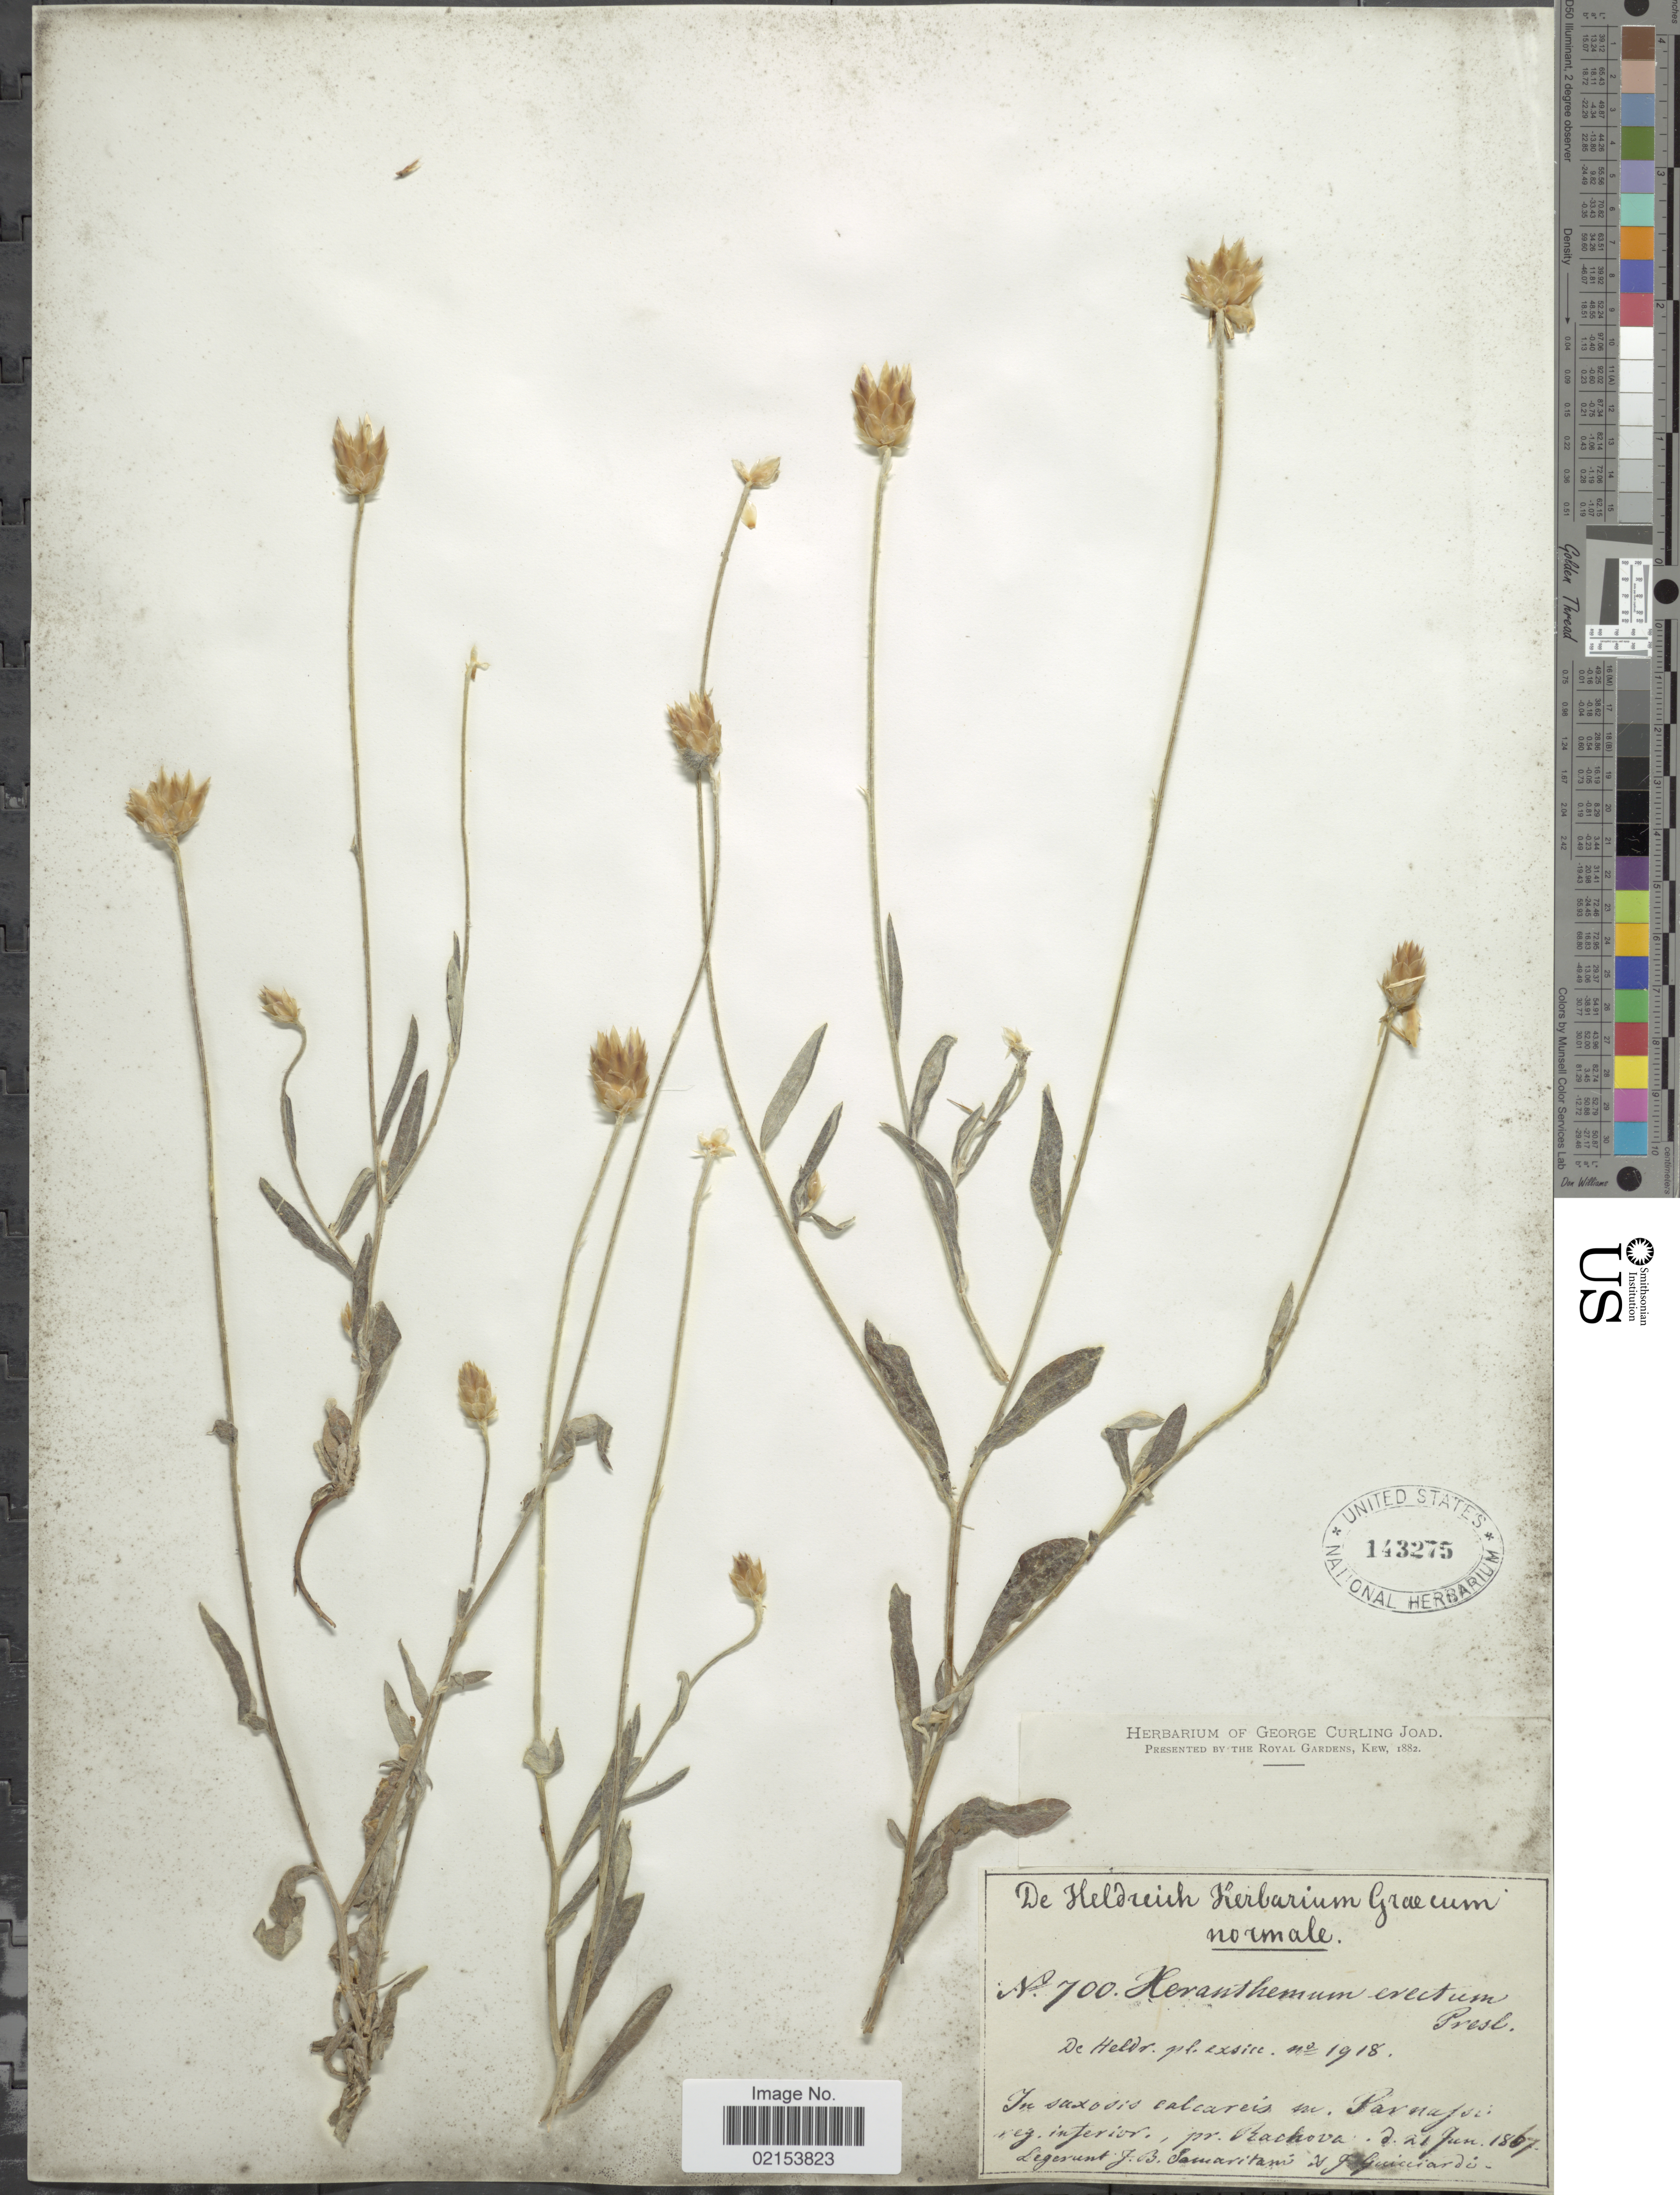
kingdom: Plantae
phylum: Tracheophyta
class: Magnoliopsida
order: Asterales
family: Asteraceae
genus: Xeranthemum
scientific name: Xeranthemum inapertum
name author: (L.) Mill.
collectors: J. Samaritam & J. Guillardot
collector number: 700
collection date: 1867-06-21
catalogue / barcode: US 143275